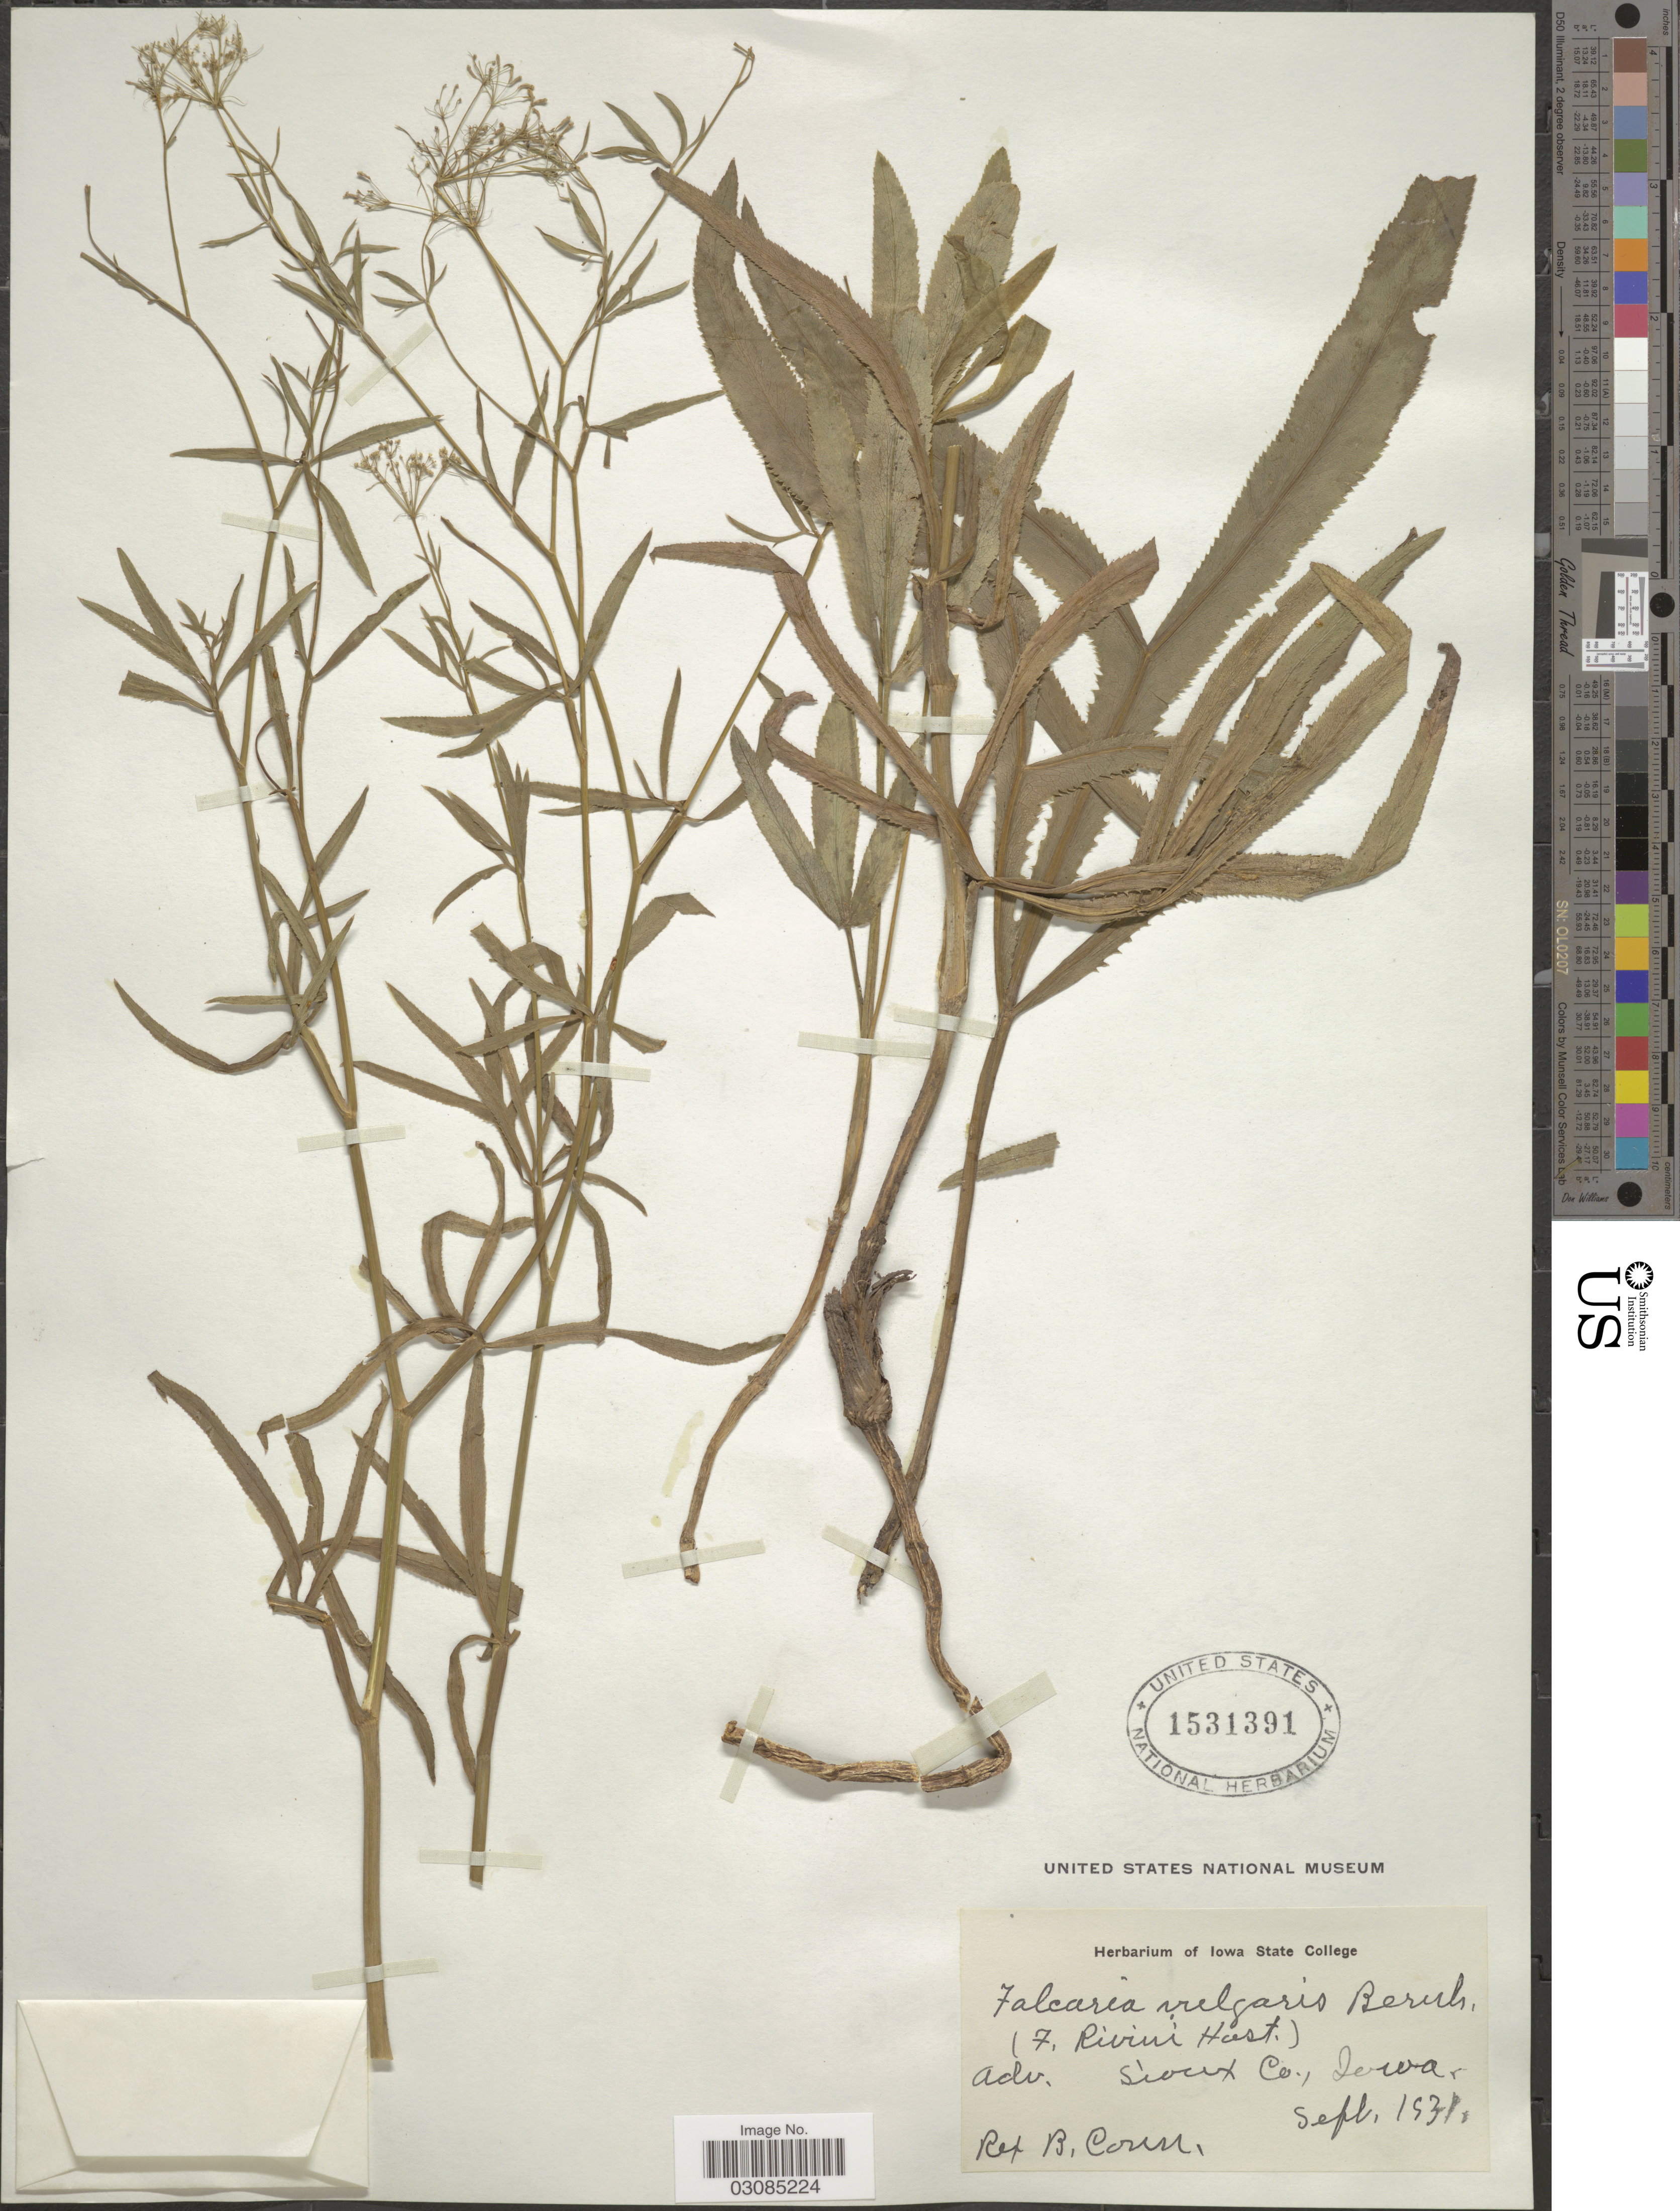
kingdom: Plantae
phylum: Tracheophyta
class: Magnoliopsida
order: Apiales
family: Apiaceae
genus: Falcaria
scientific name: Falcaria vulgaris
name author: Bernh.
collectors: R. Conn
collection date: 1931-09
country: United States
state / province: Iowa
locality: Sioux Co.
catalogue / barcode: US 1531391